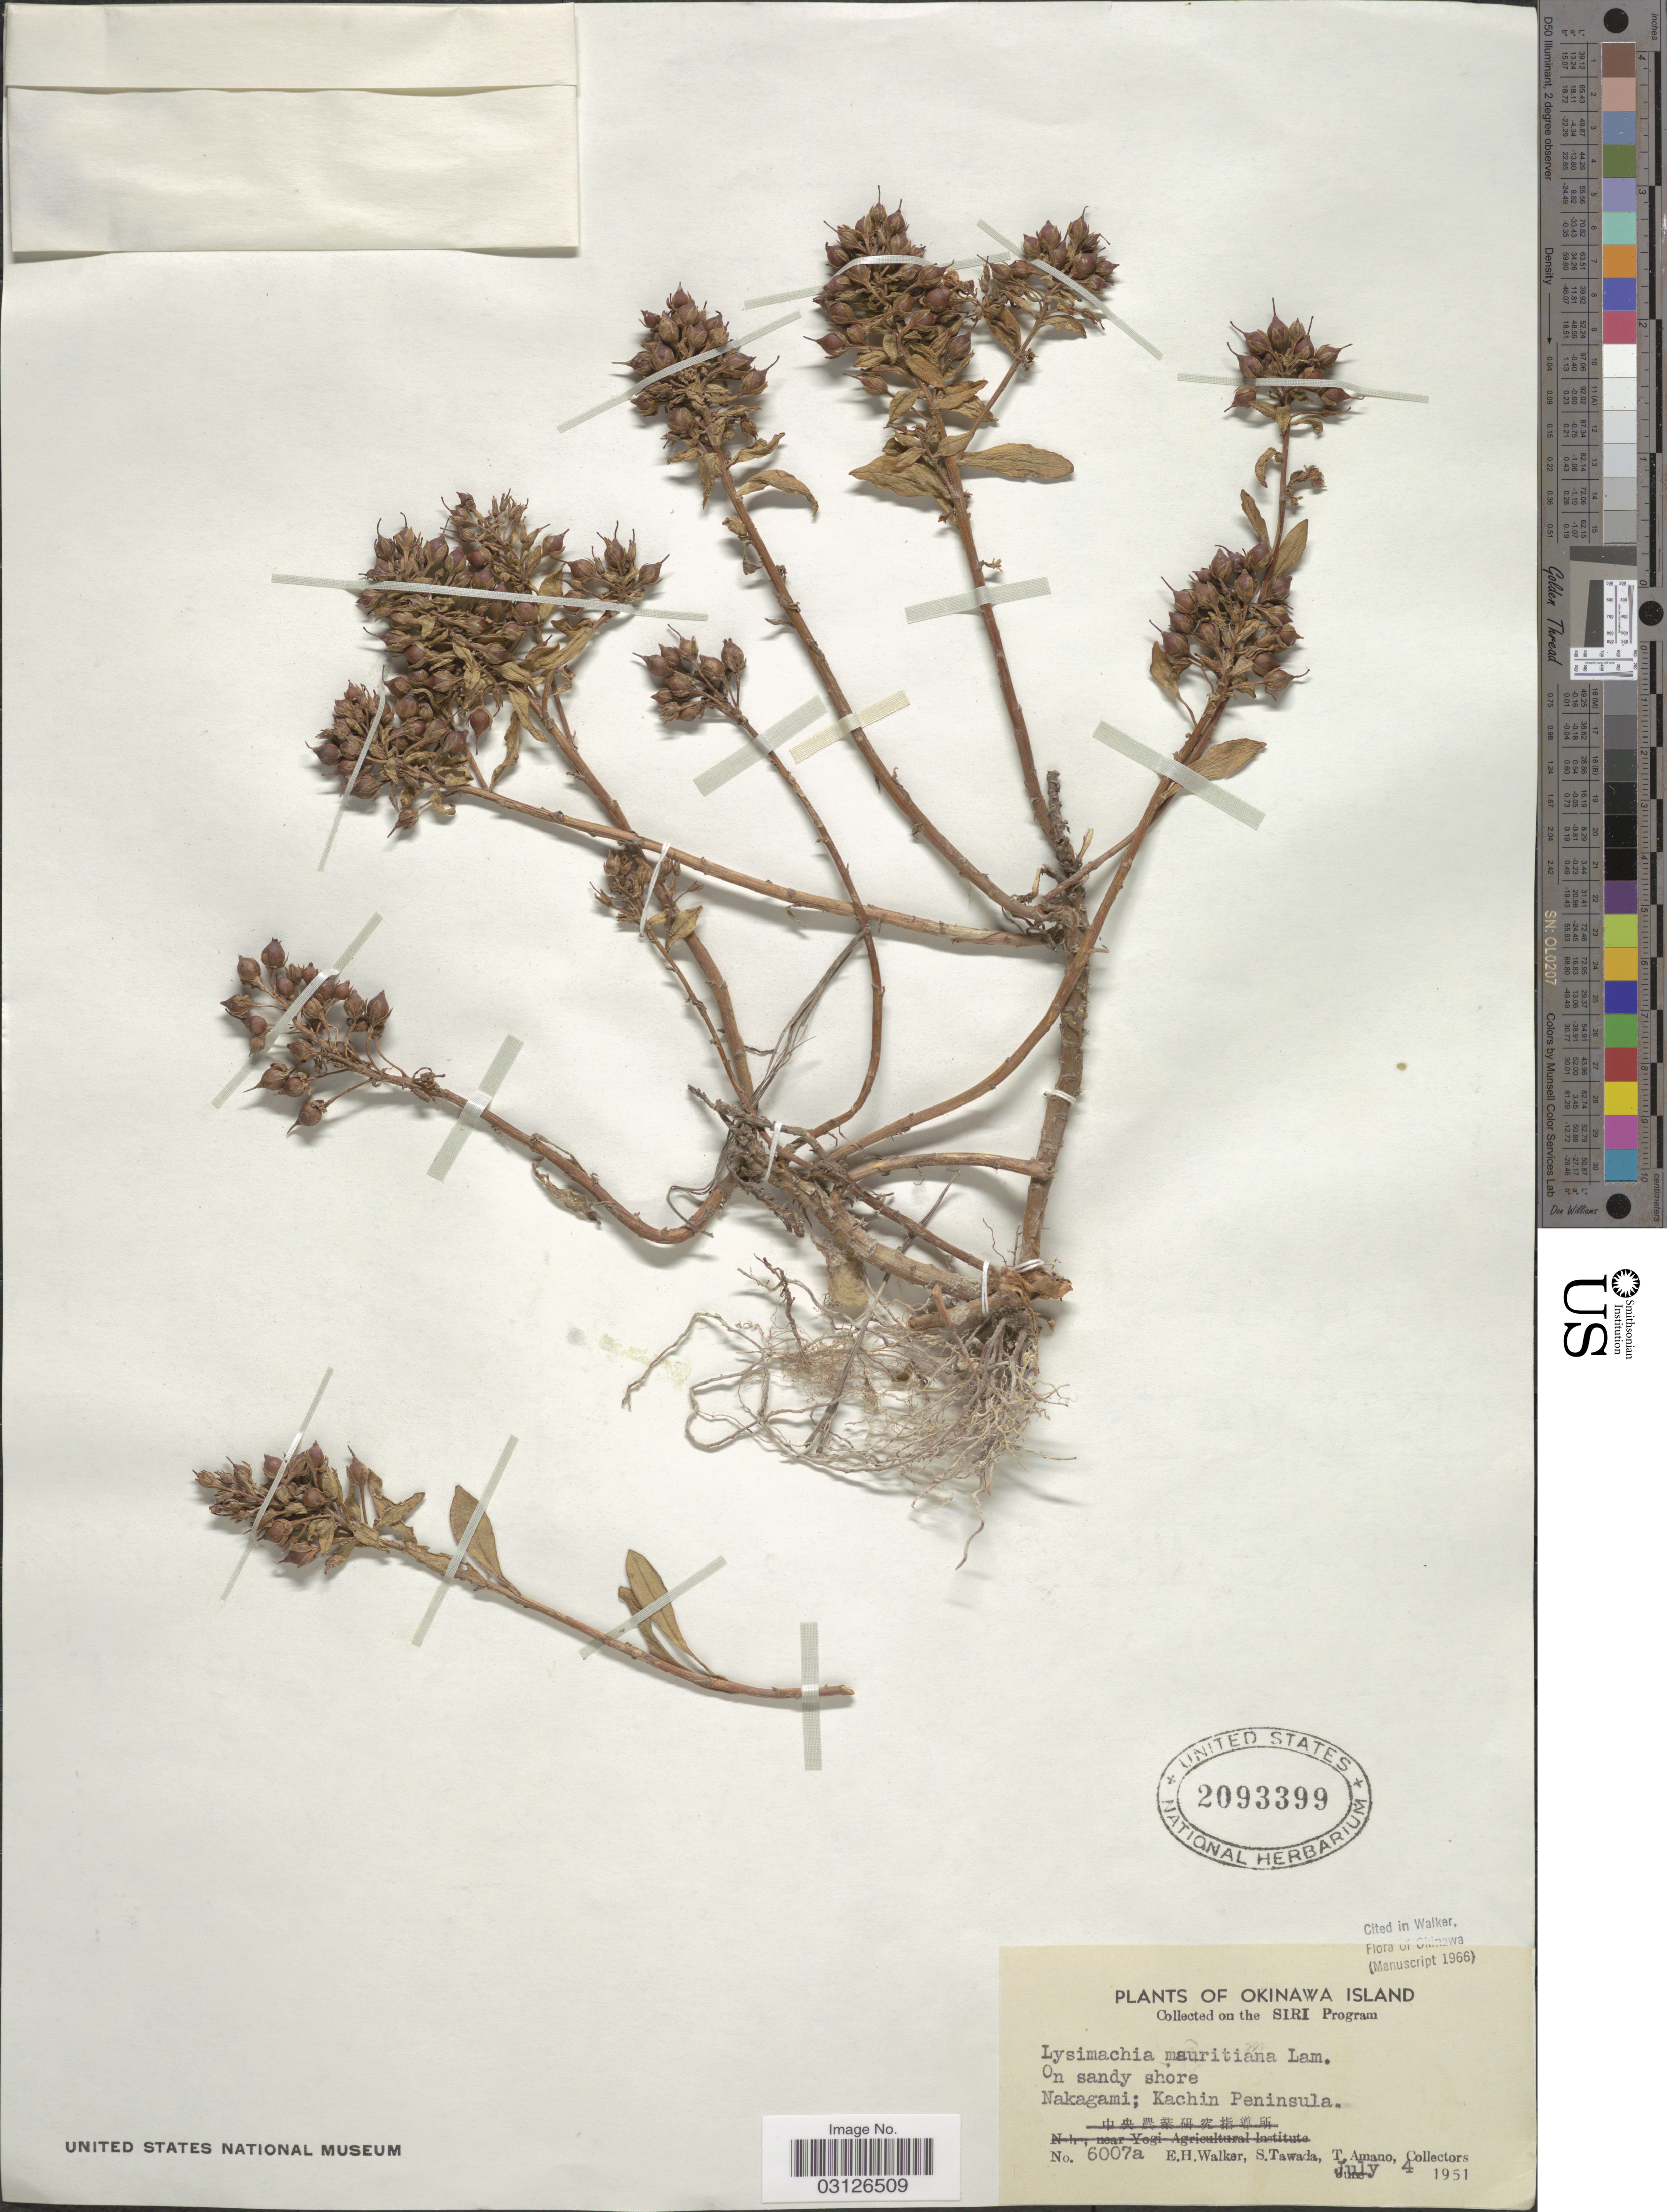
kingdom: Plantae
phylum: Tracheophyta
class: Magnoliopsida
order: Ericales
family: Primulaceae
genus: Lysimachia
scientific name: Lysimachia mauritiana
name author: Lam.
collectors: E. H. Walker, S. Tawada & T. Amano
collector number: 6007a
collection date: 1951-07-04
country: Japan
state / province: Okinawa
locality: Nakagami; Kachin Peninsula.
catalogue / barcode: US 2093399